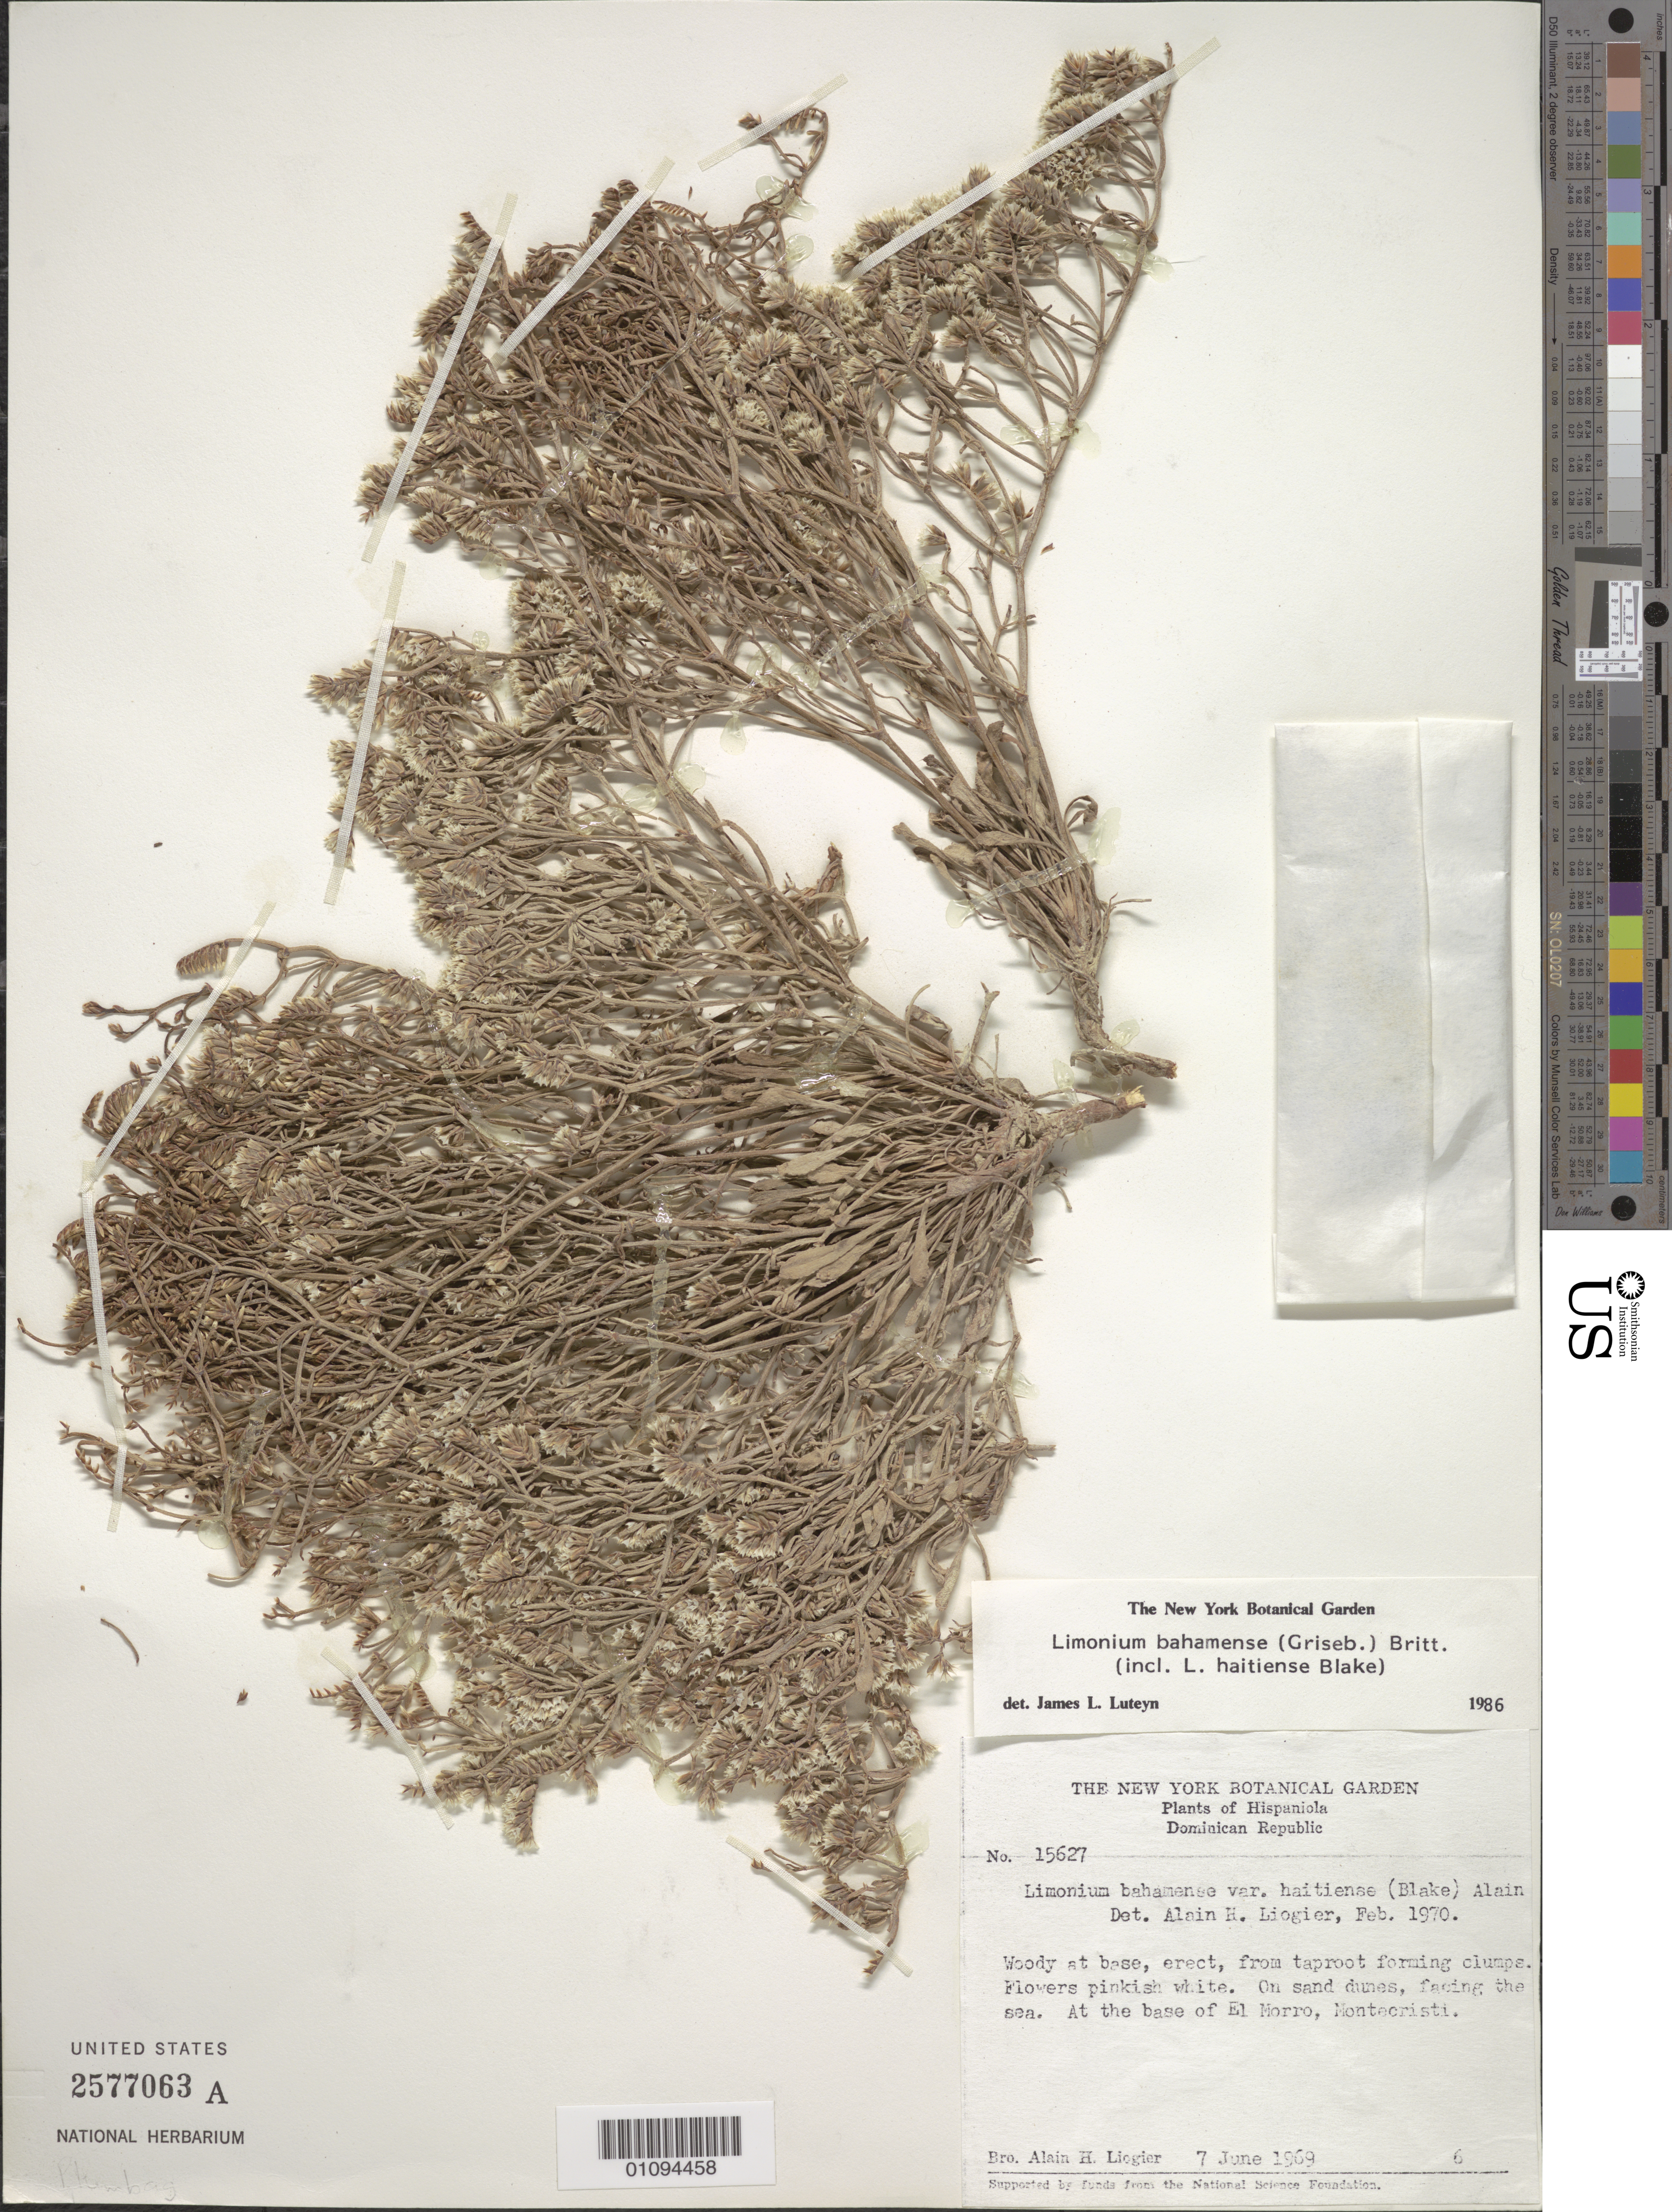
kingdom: Plantae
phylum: Tracheophyta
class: Magnoliopsida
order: Caryophyllales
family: Plumbaginaceae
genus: Limonium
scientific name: Limonium bahamense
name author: (Griseb.) Britton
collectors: A. H. Liogier & A. H. Liogier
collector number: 15627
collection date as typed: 07 Jun 1969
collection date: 1969-06-07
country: Dominican Republic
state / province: Monte Cristi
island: Hispaniola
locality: El Moro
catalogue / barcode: US 2577063A